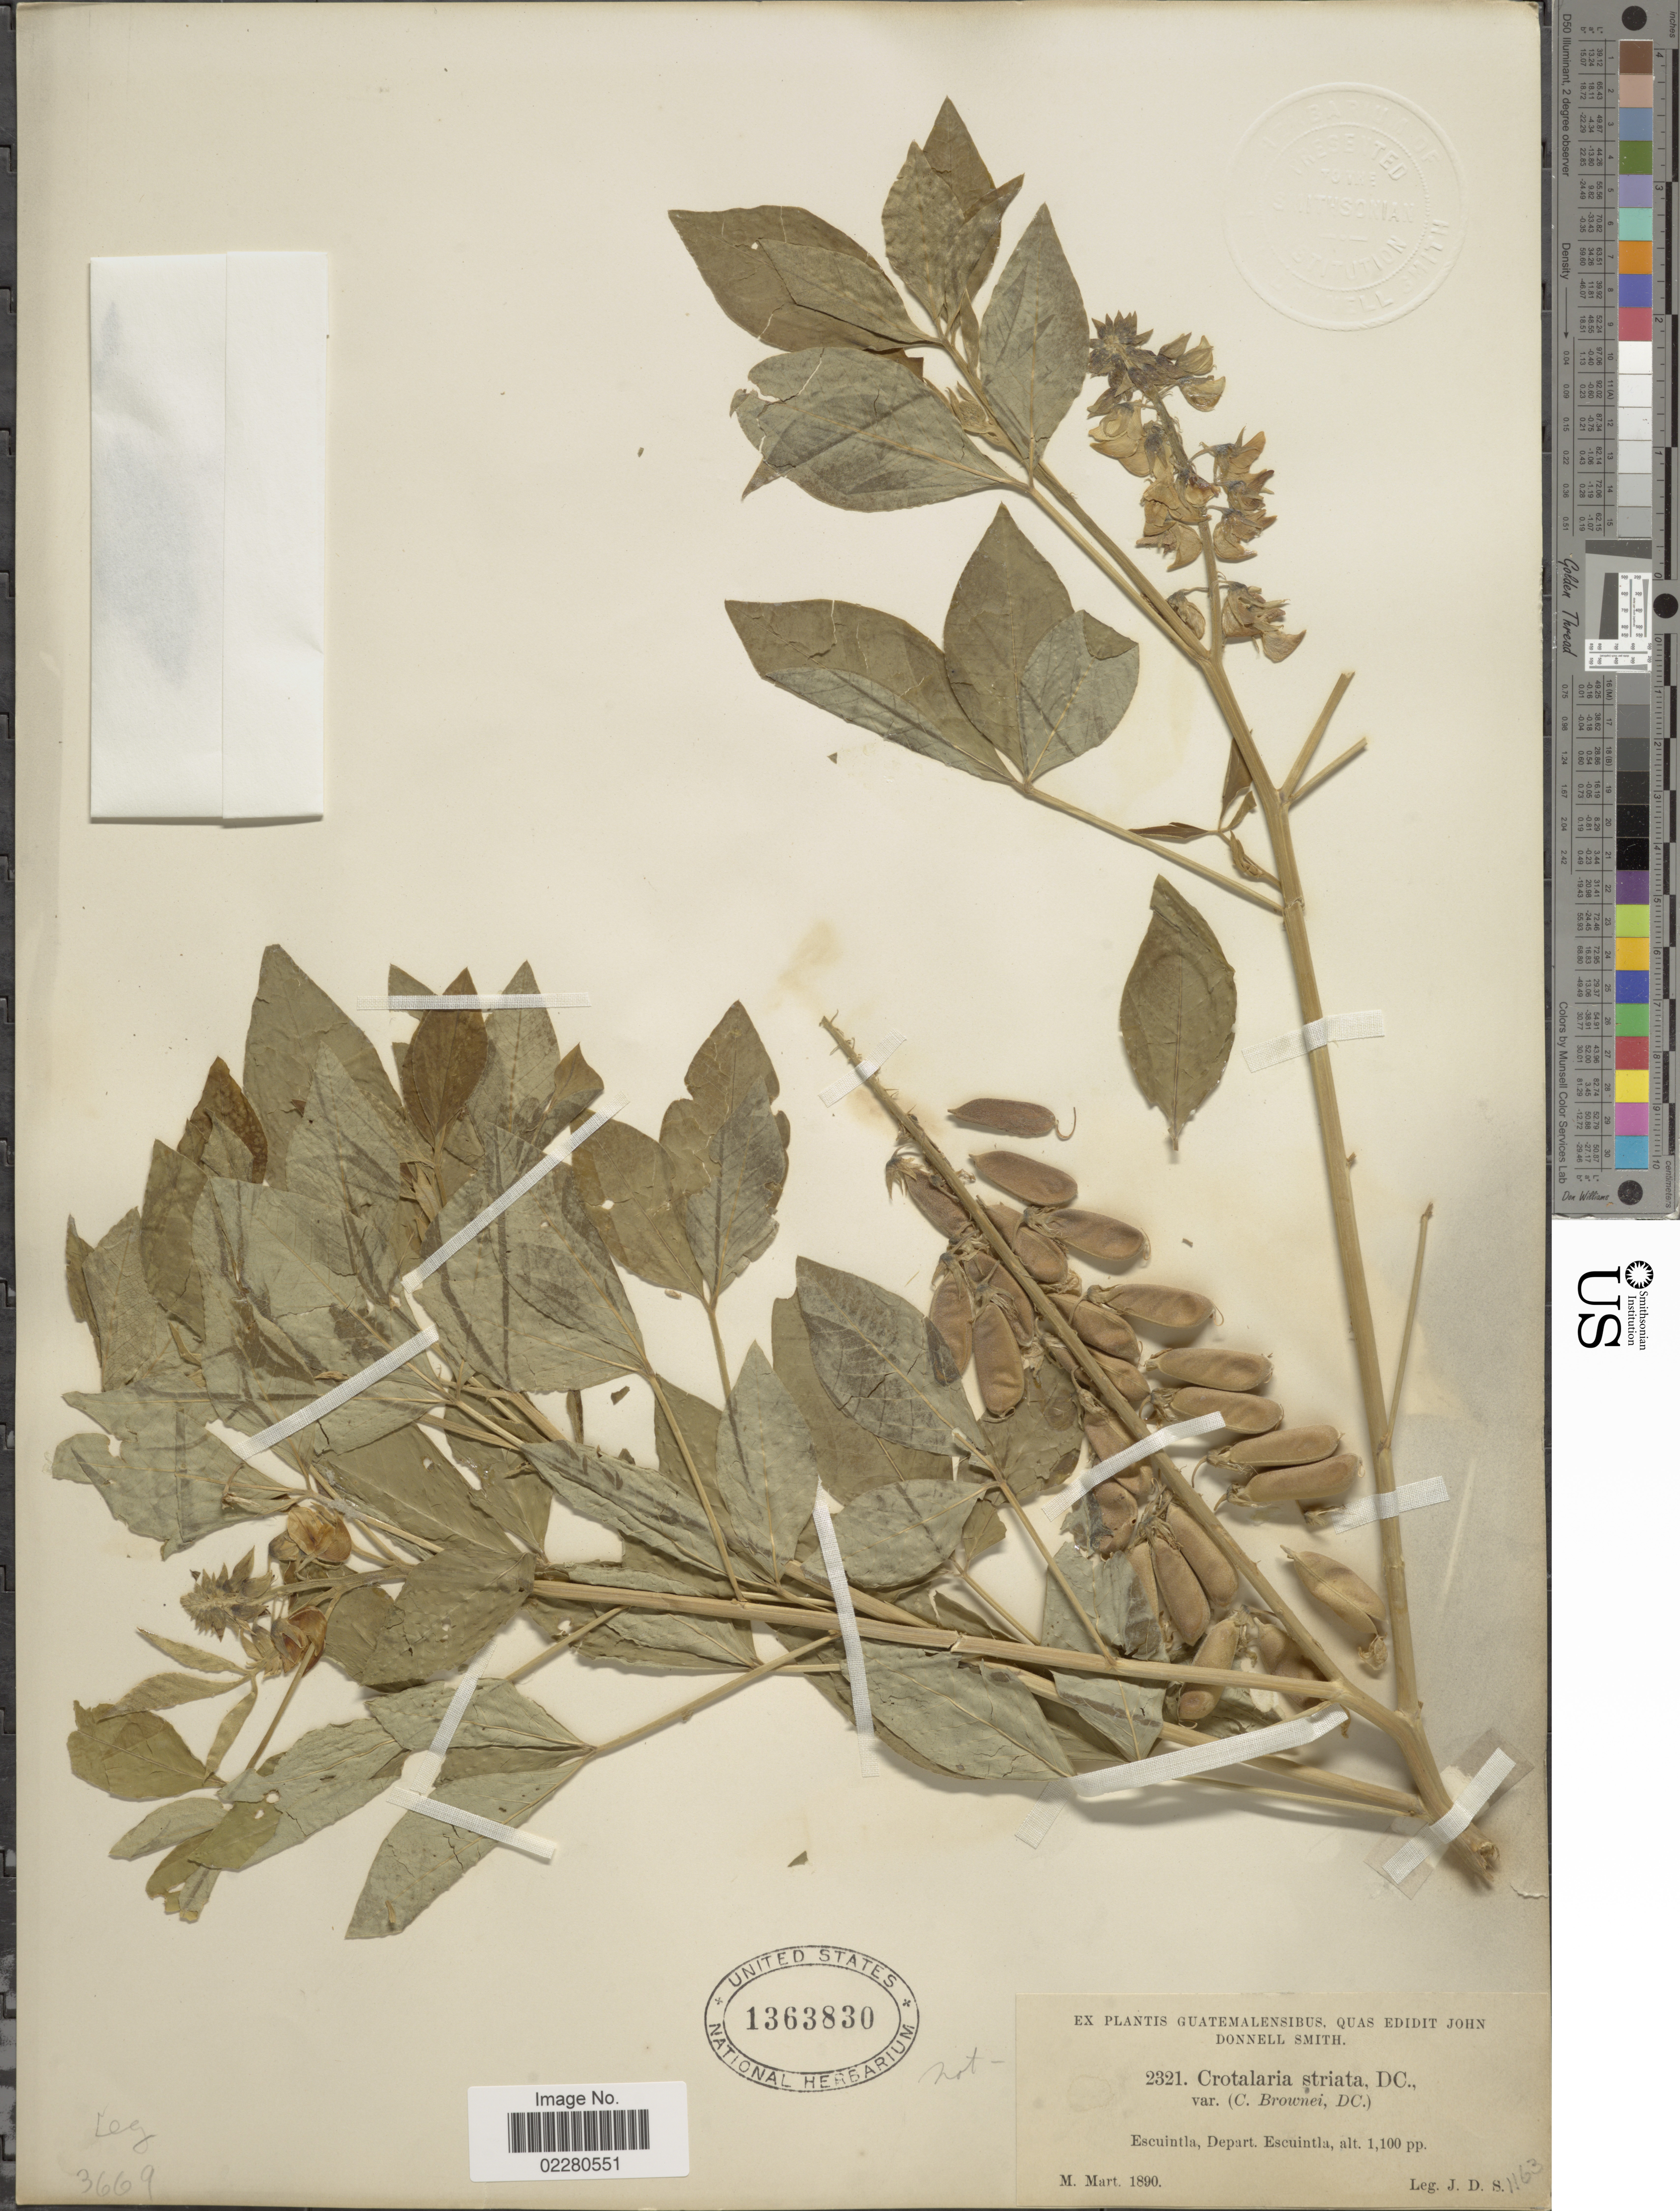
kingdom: Plantae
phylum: Tracheophyta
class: Magnoliopsida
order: Fabales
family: Fabaceae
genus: Crotalaria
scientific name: Crotalaria sp.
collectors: J. Donnell Smith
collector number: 2321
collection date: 1890-03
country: Guatemala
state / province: Escuintla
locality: Escuintla, Depart. Escuintla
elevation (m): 335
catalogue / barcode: US 1363830